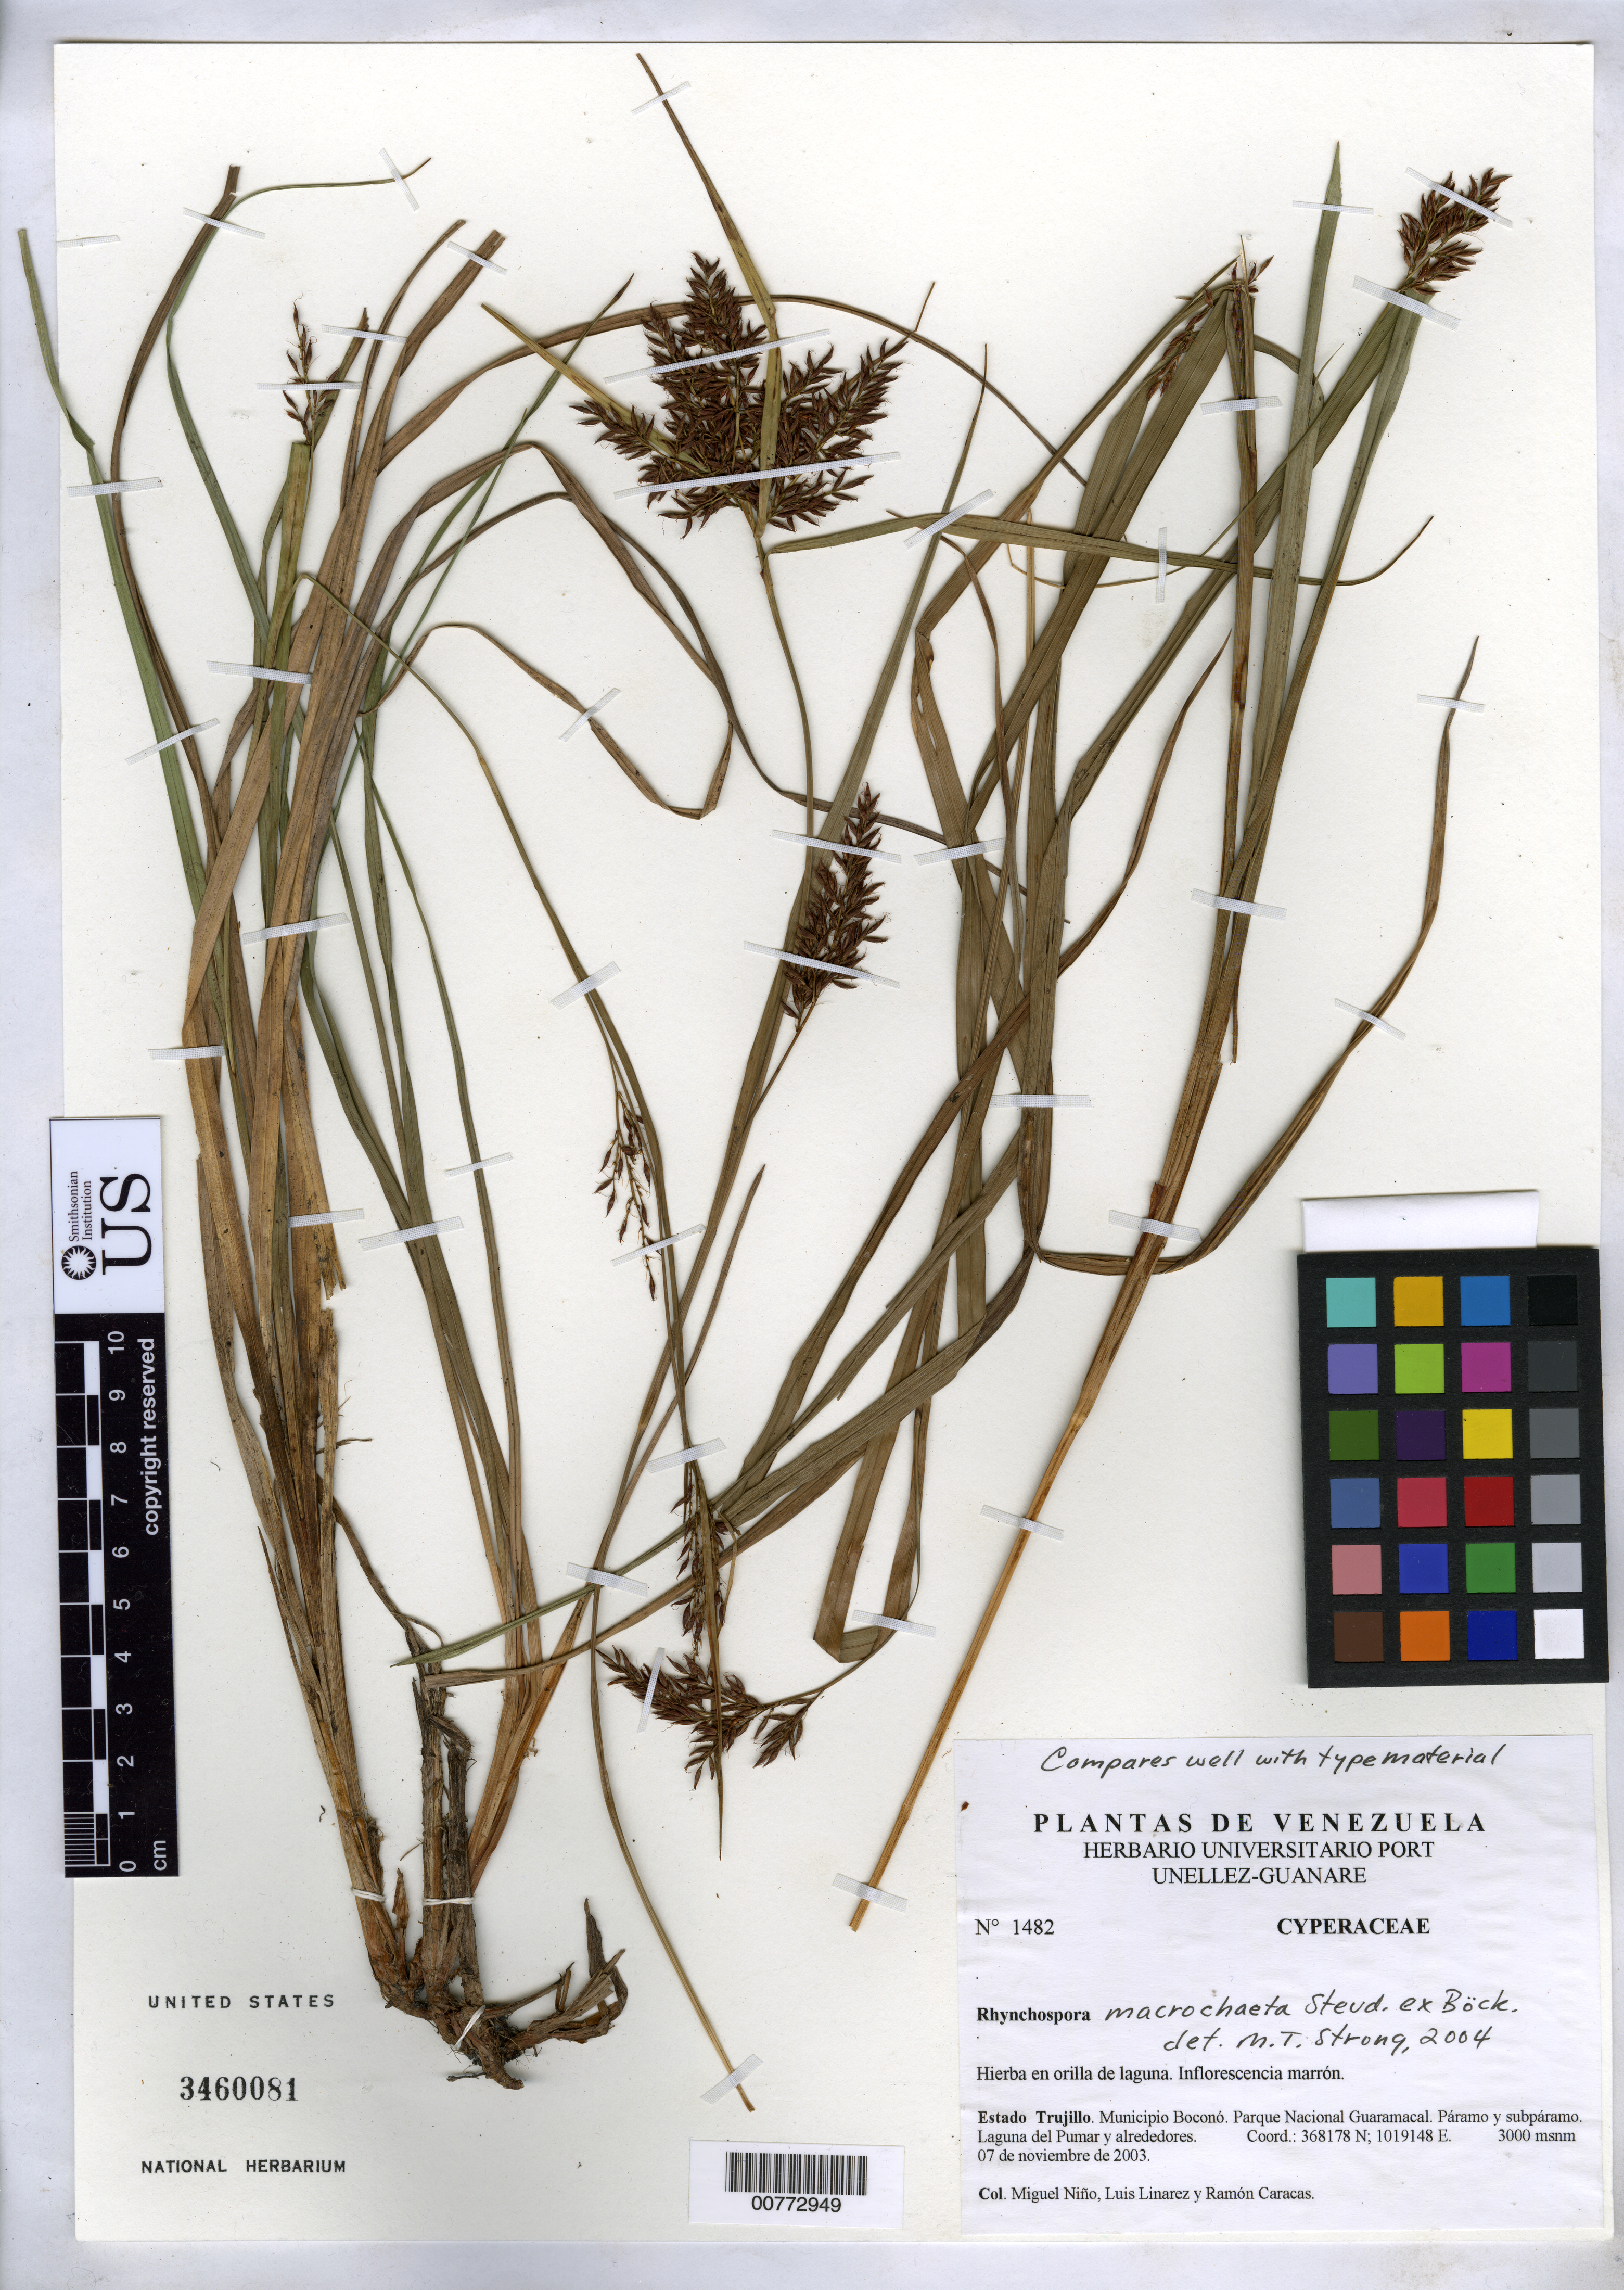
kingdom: Plantae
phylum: Tracheophyta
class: Liliopsida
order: Poales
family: Cyperaceae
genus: Rhynchospora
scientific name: Rhynchospora macrochaeta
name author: Steud. ex Boeckeler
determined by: Strong, M. T., (US), Smithsonian Institution - National Museum of Natural History (UNITED STATES)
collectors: S. M. Niño, L. Linárez & R. Caracas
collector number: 1482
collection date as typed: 07 Nov 2003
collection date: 2003-11-07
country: Venezuela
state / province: Trujillo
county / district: Boconó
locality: Parque Nacional Guaramacal. Laguna del Pumar y alrededores.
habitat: Páramo y subpáramo.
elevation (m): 3000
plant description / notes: PORT, US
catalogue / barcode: US 3460081